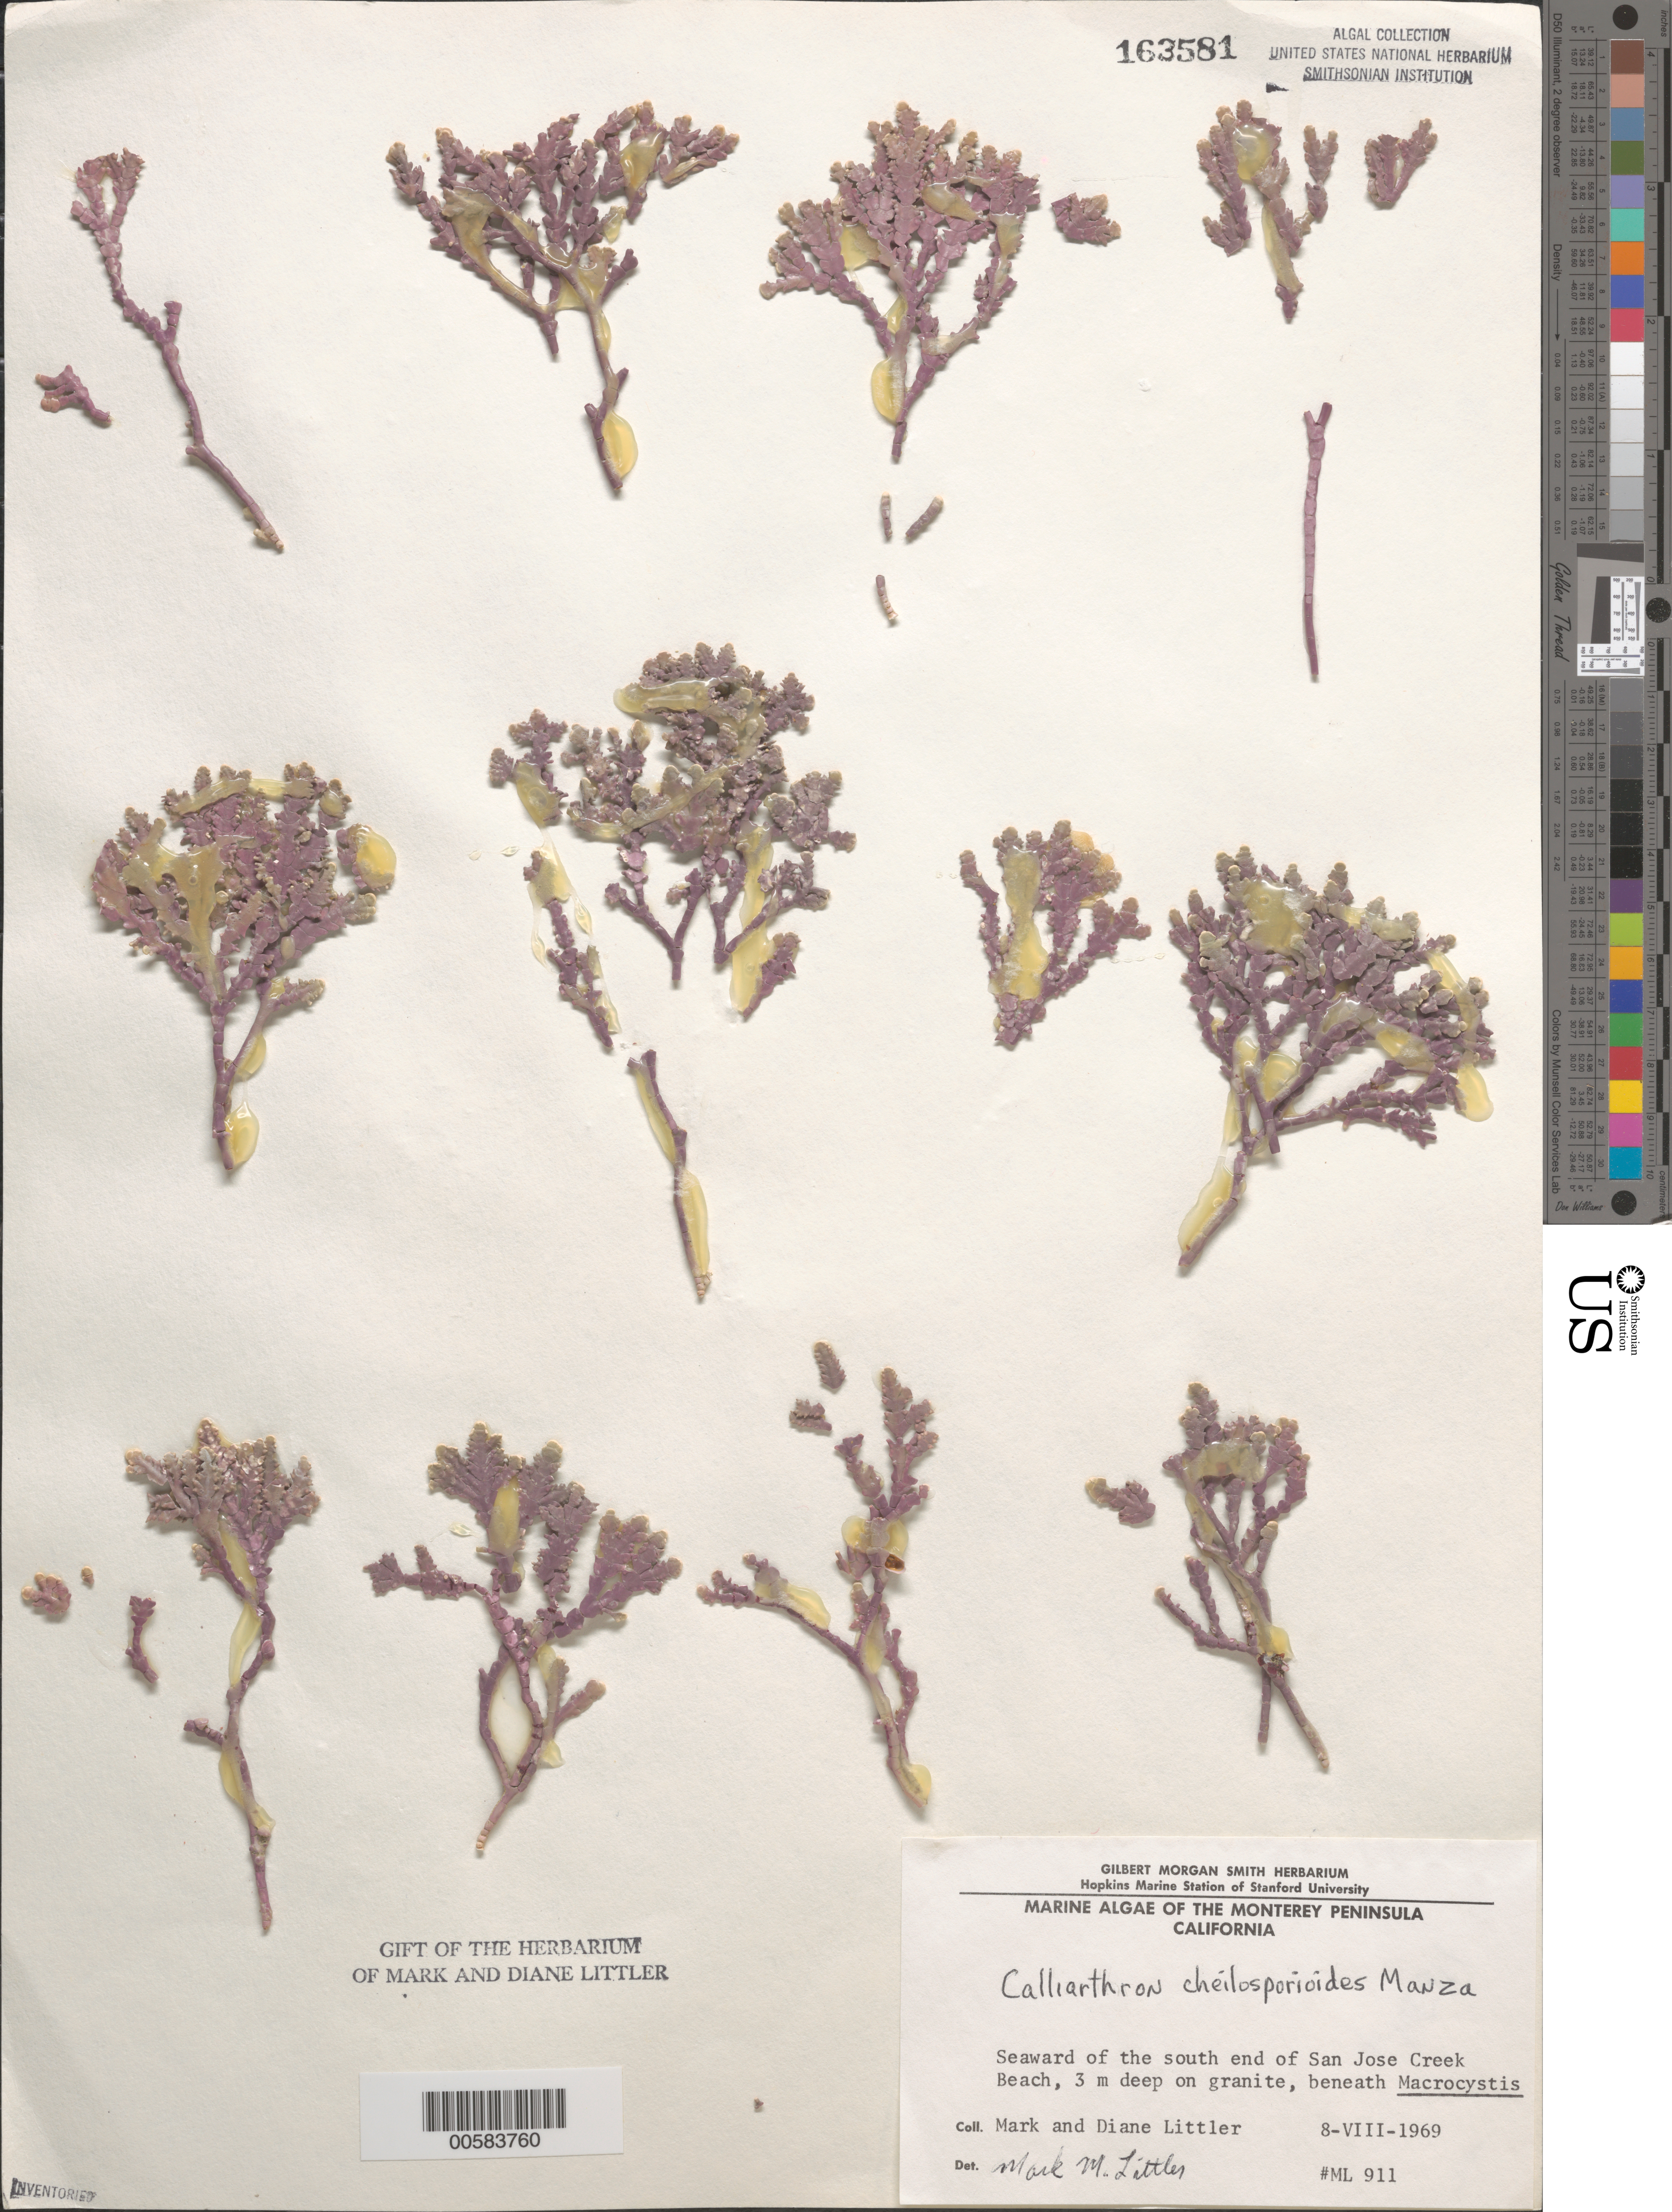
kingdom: Plantae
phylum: Rhodophyta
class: Florideophyceae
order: Corallinales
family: Corallinaceae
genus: Calliarthron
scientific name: Calliarthron cheilosporioides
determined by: Littler, M. M.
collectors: M. M. Littler & D. S. Littler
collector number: ML 911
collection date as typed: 08 Aug 1969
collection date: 1969-08-08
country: United States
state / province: California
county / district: Monterey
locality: San Jose Creek Beach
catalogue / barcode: US 163581